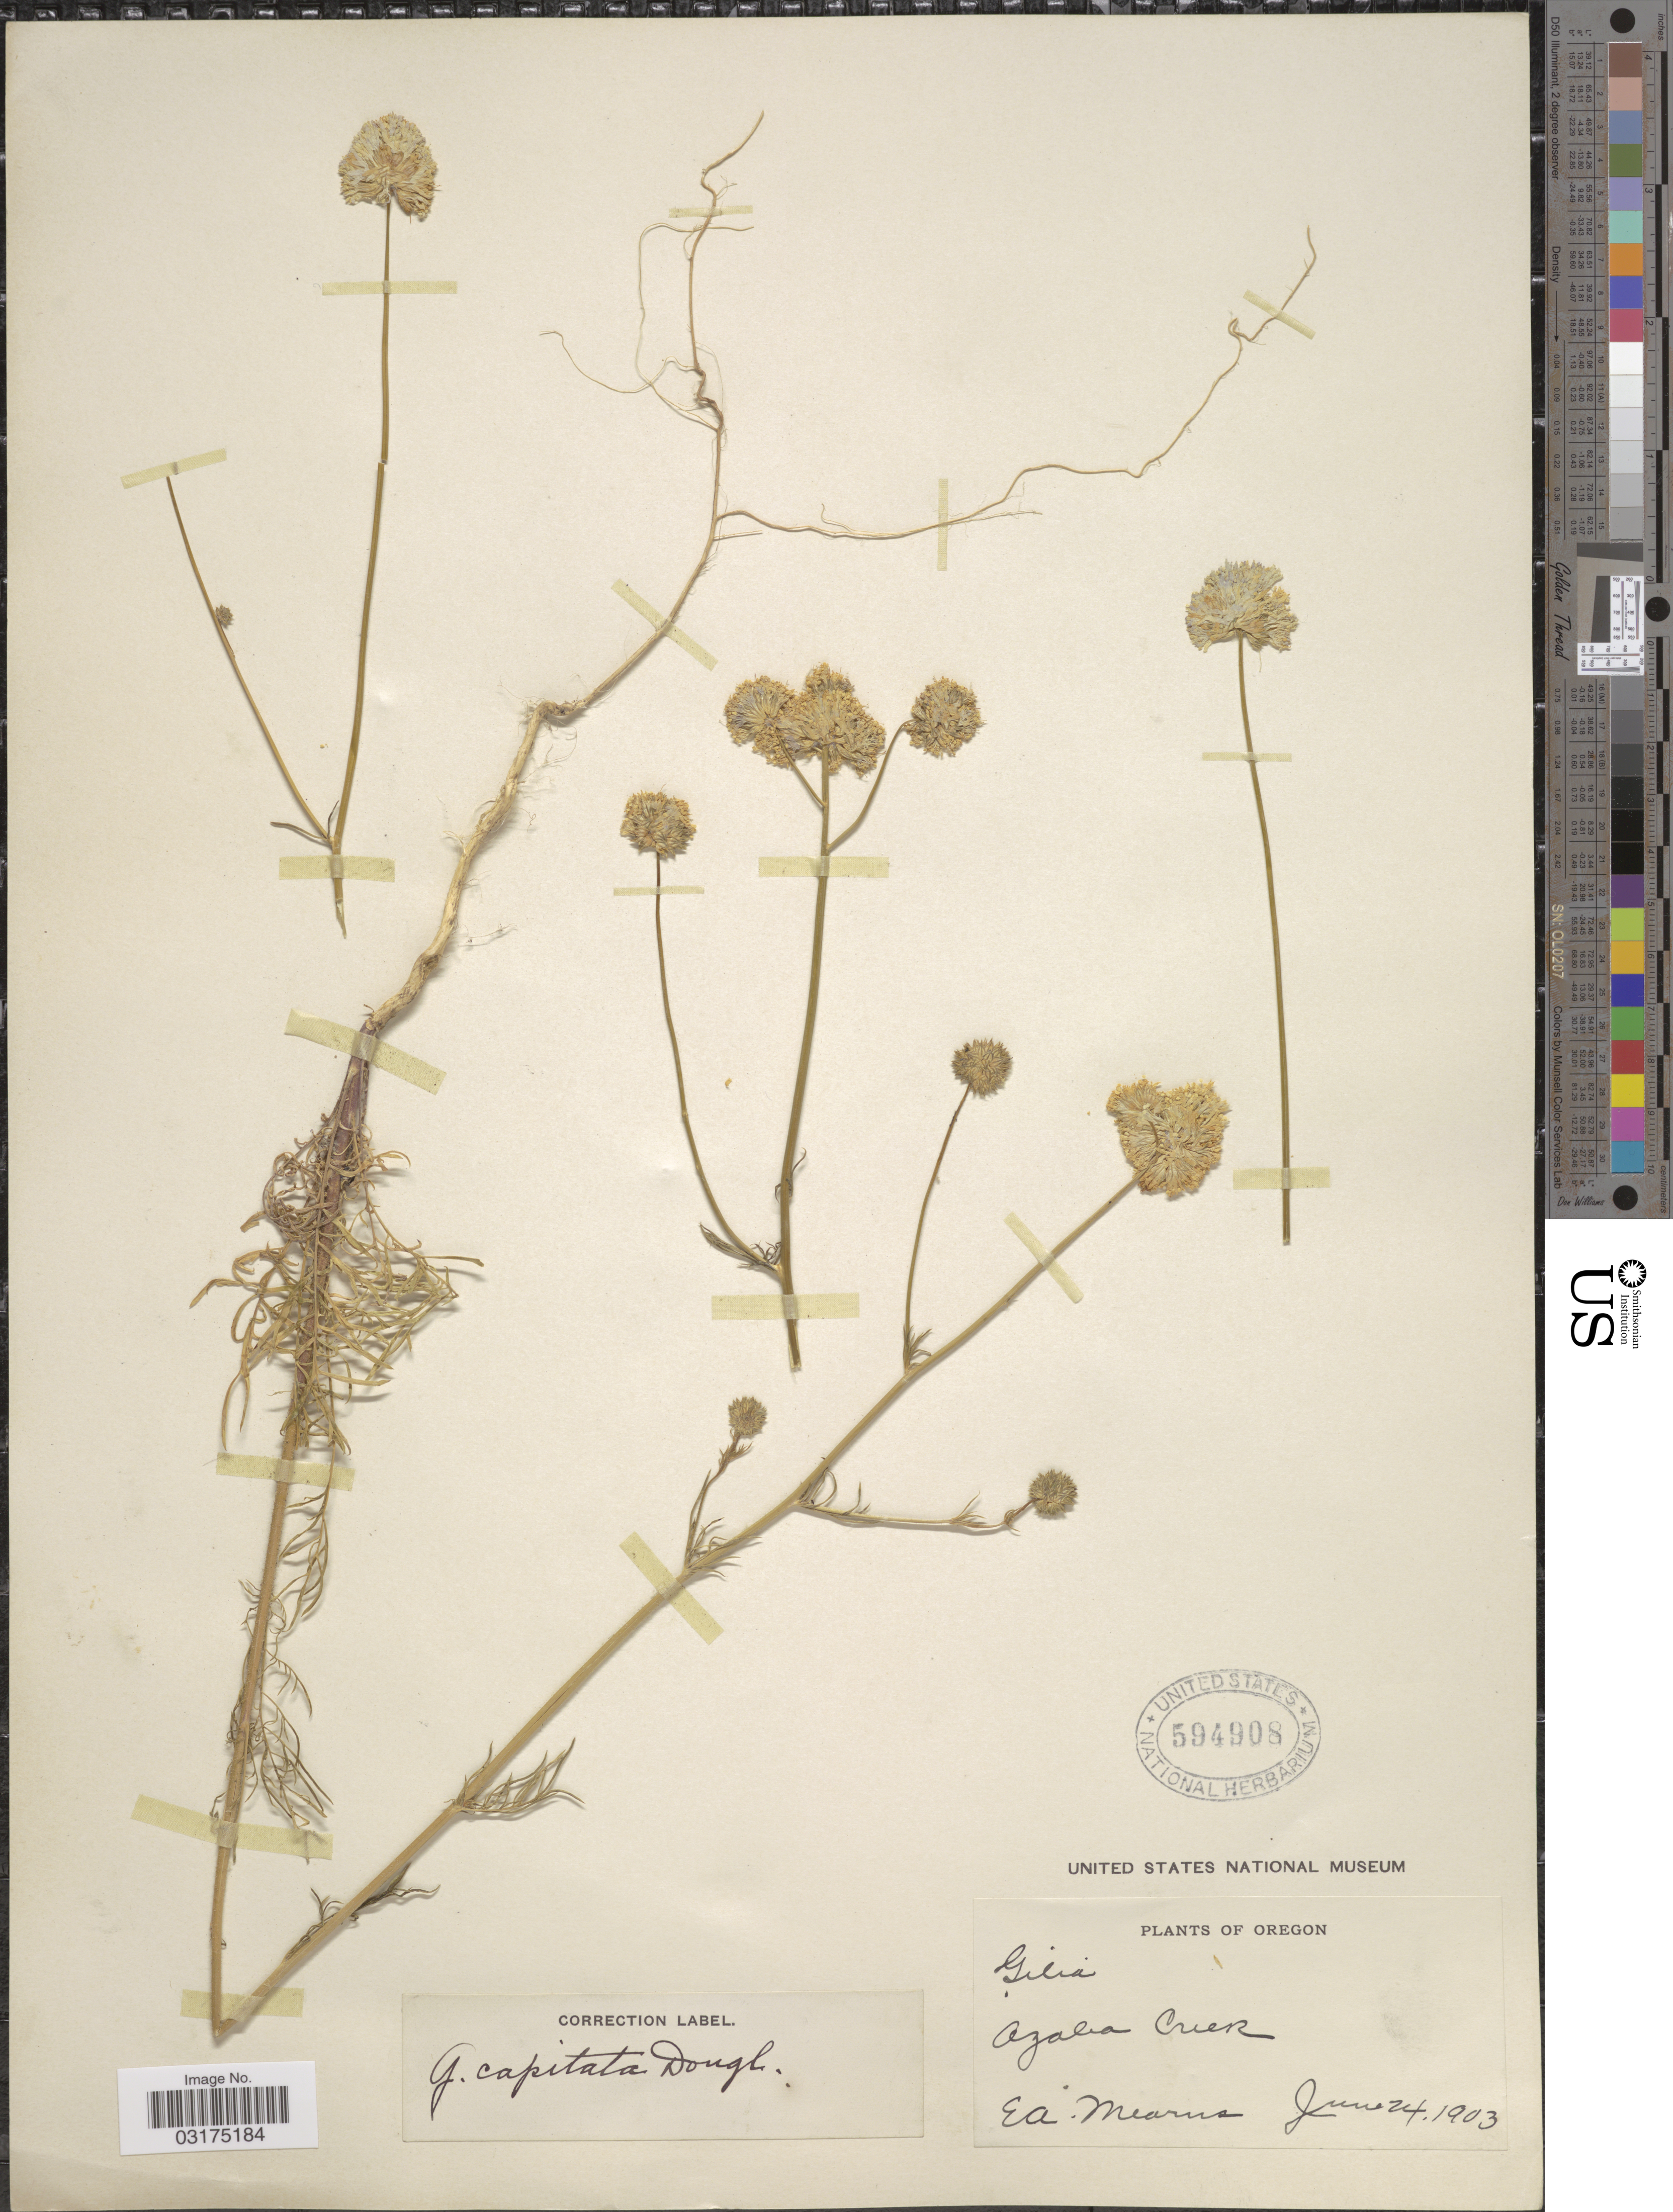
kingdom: Plantae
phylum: Tracheophyta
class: Magnoliopsida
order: Ericales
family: Polemoniaceae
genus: Gilia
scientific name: Gilia capitata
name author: Sims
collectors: E. A. Mearns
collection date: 1903-06-24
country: United States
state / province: Oregon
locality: Azalea Creek.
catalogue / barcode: US 594908